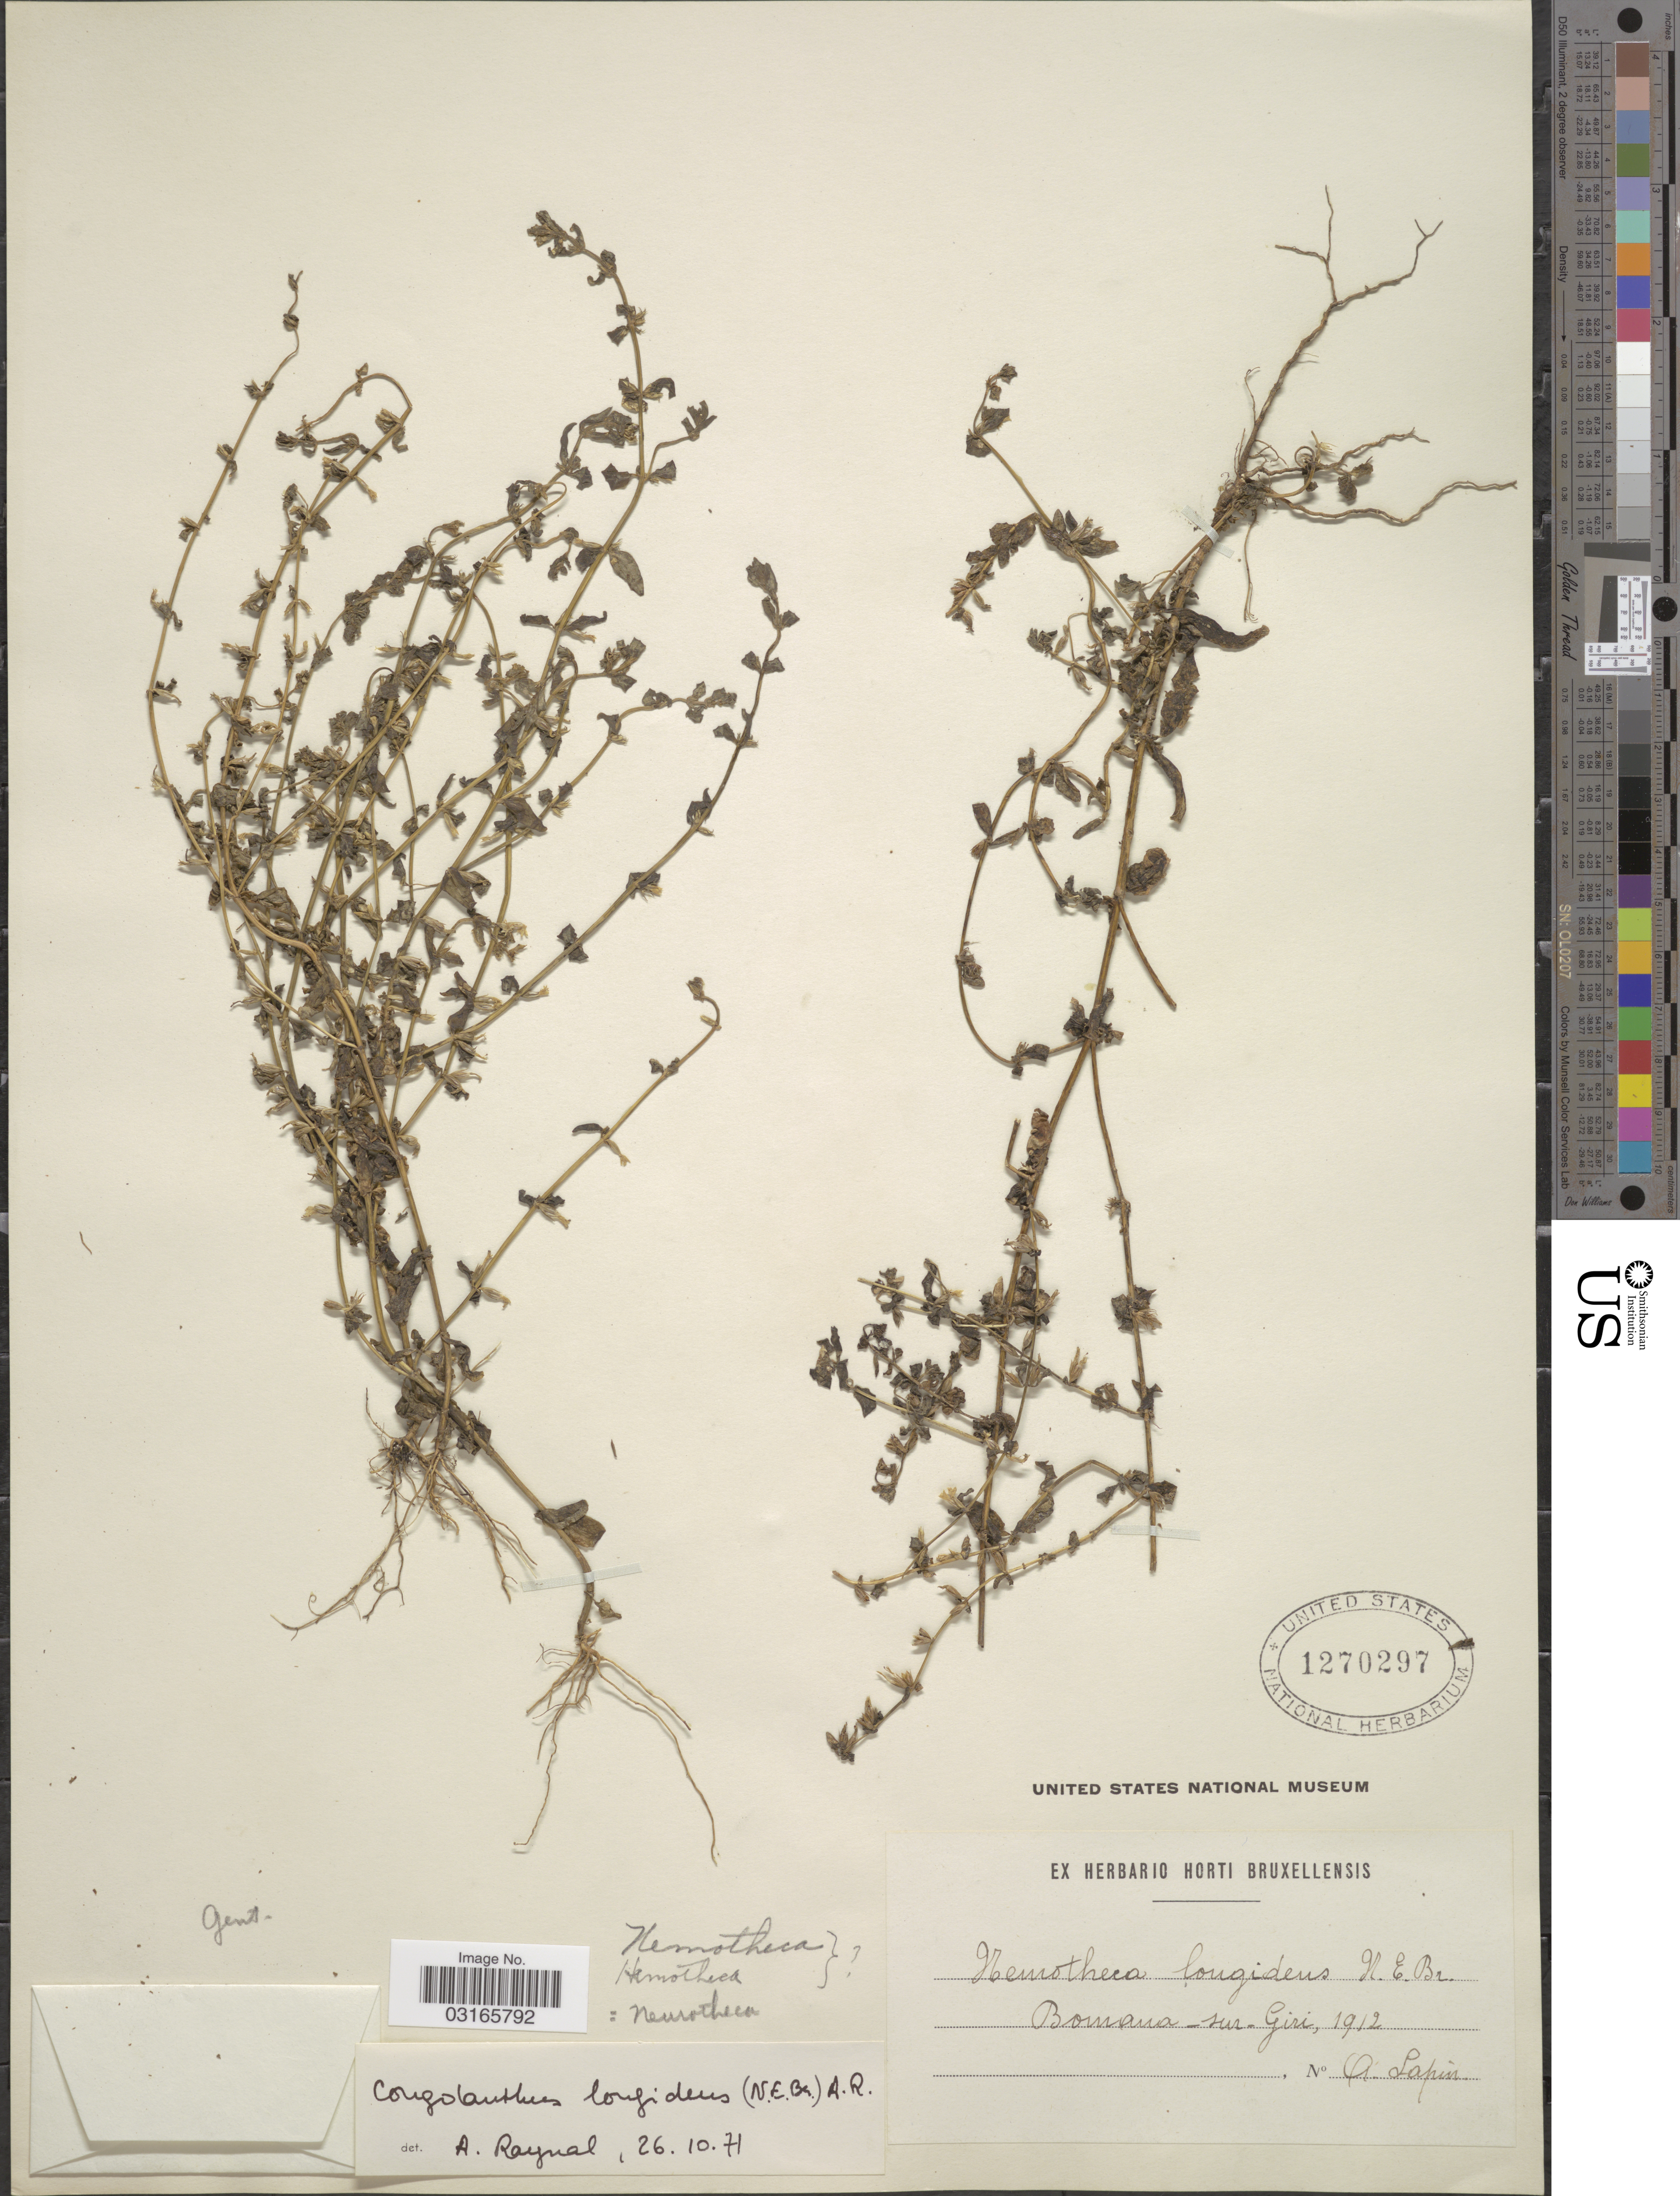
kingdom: Plantae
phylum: Tracheophyta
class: Magnoliopsida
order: Gentianales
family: Gentianaceae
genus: Congolanthus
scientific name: Congolanthus longidens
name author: (N.E. Br.) A. Raynal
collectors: A. Sapin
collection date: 1912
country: Congo, Democratic Republic of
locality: Bomana - sur- Giri.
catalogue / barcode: US 1270297